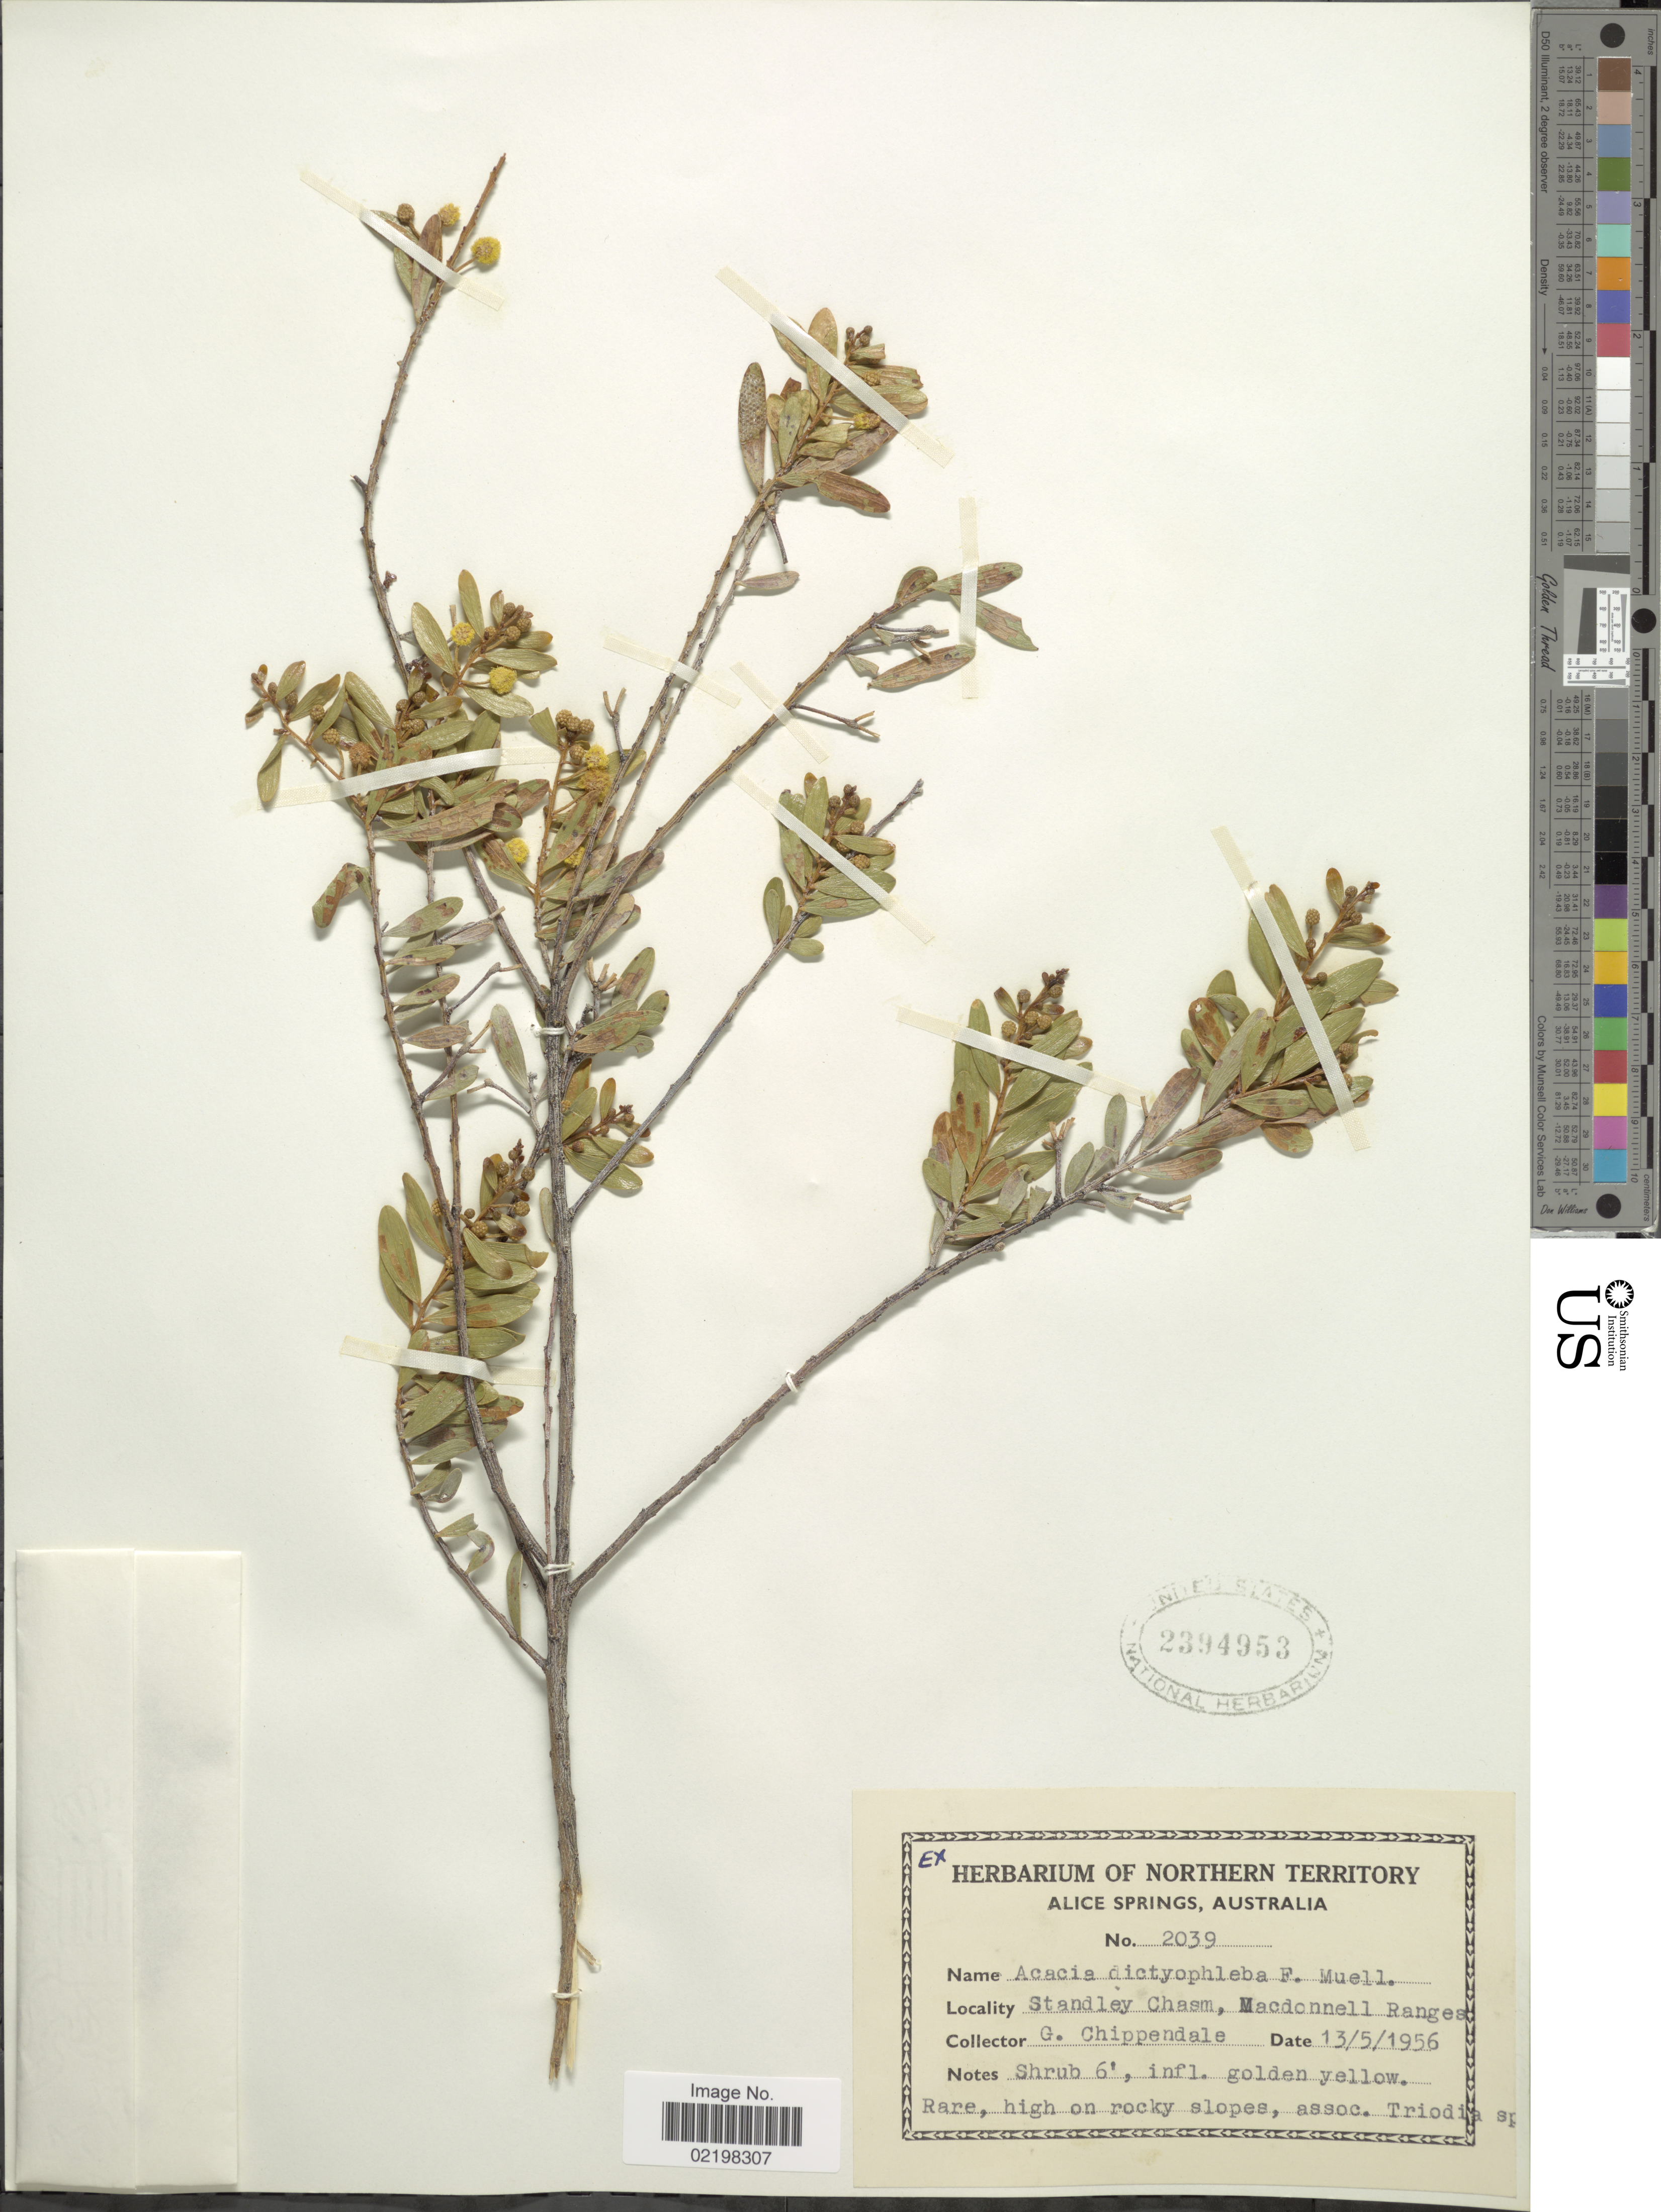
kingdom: Plantae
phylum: Tracheophyta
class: Magnoliopsida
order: Fabales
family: Fabaceae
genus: Acacia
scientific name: Acacia dictyophleba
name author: F. Muell.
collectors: G. Chippendale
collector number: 2039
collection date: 1956-05-13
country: Australia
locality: Standley Chasm, Macdonnell Ranges.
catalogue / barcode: US 2394953